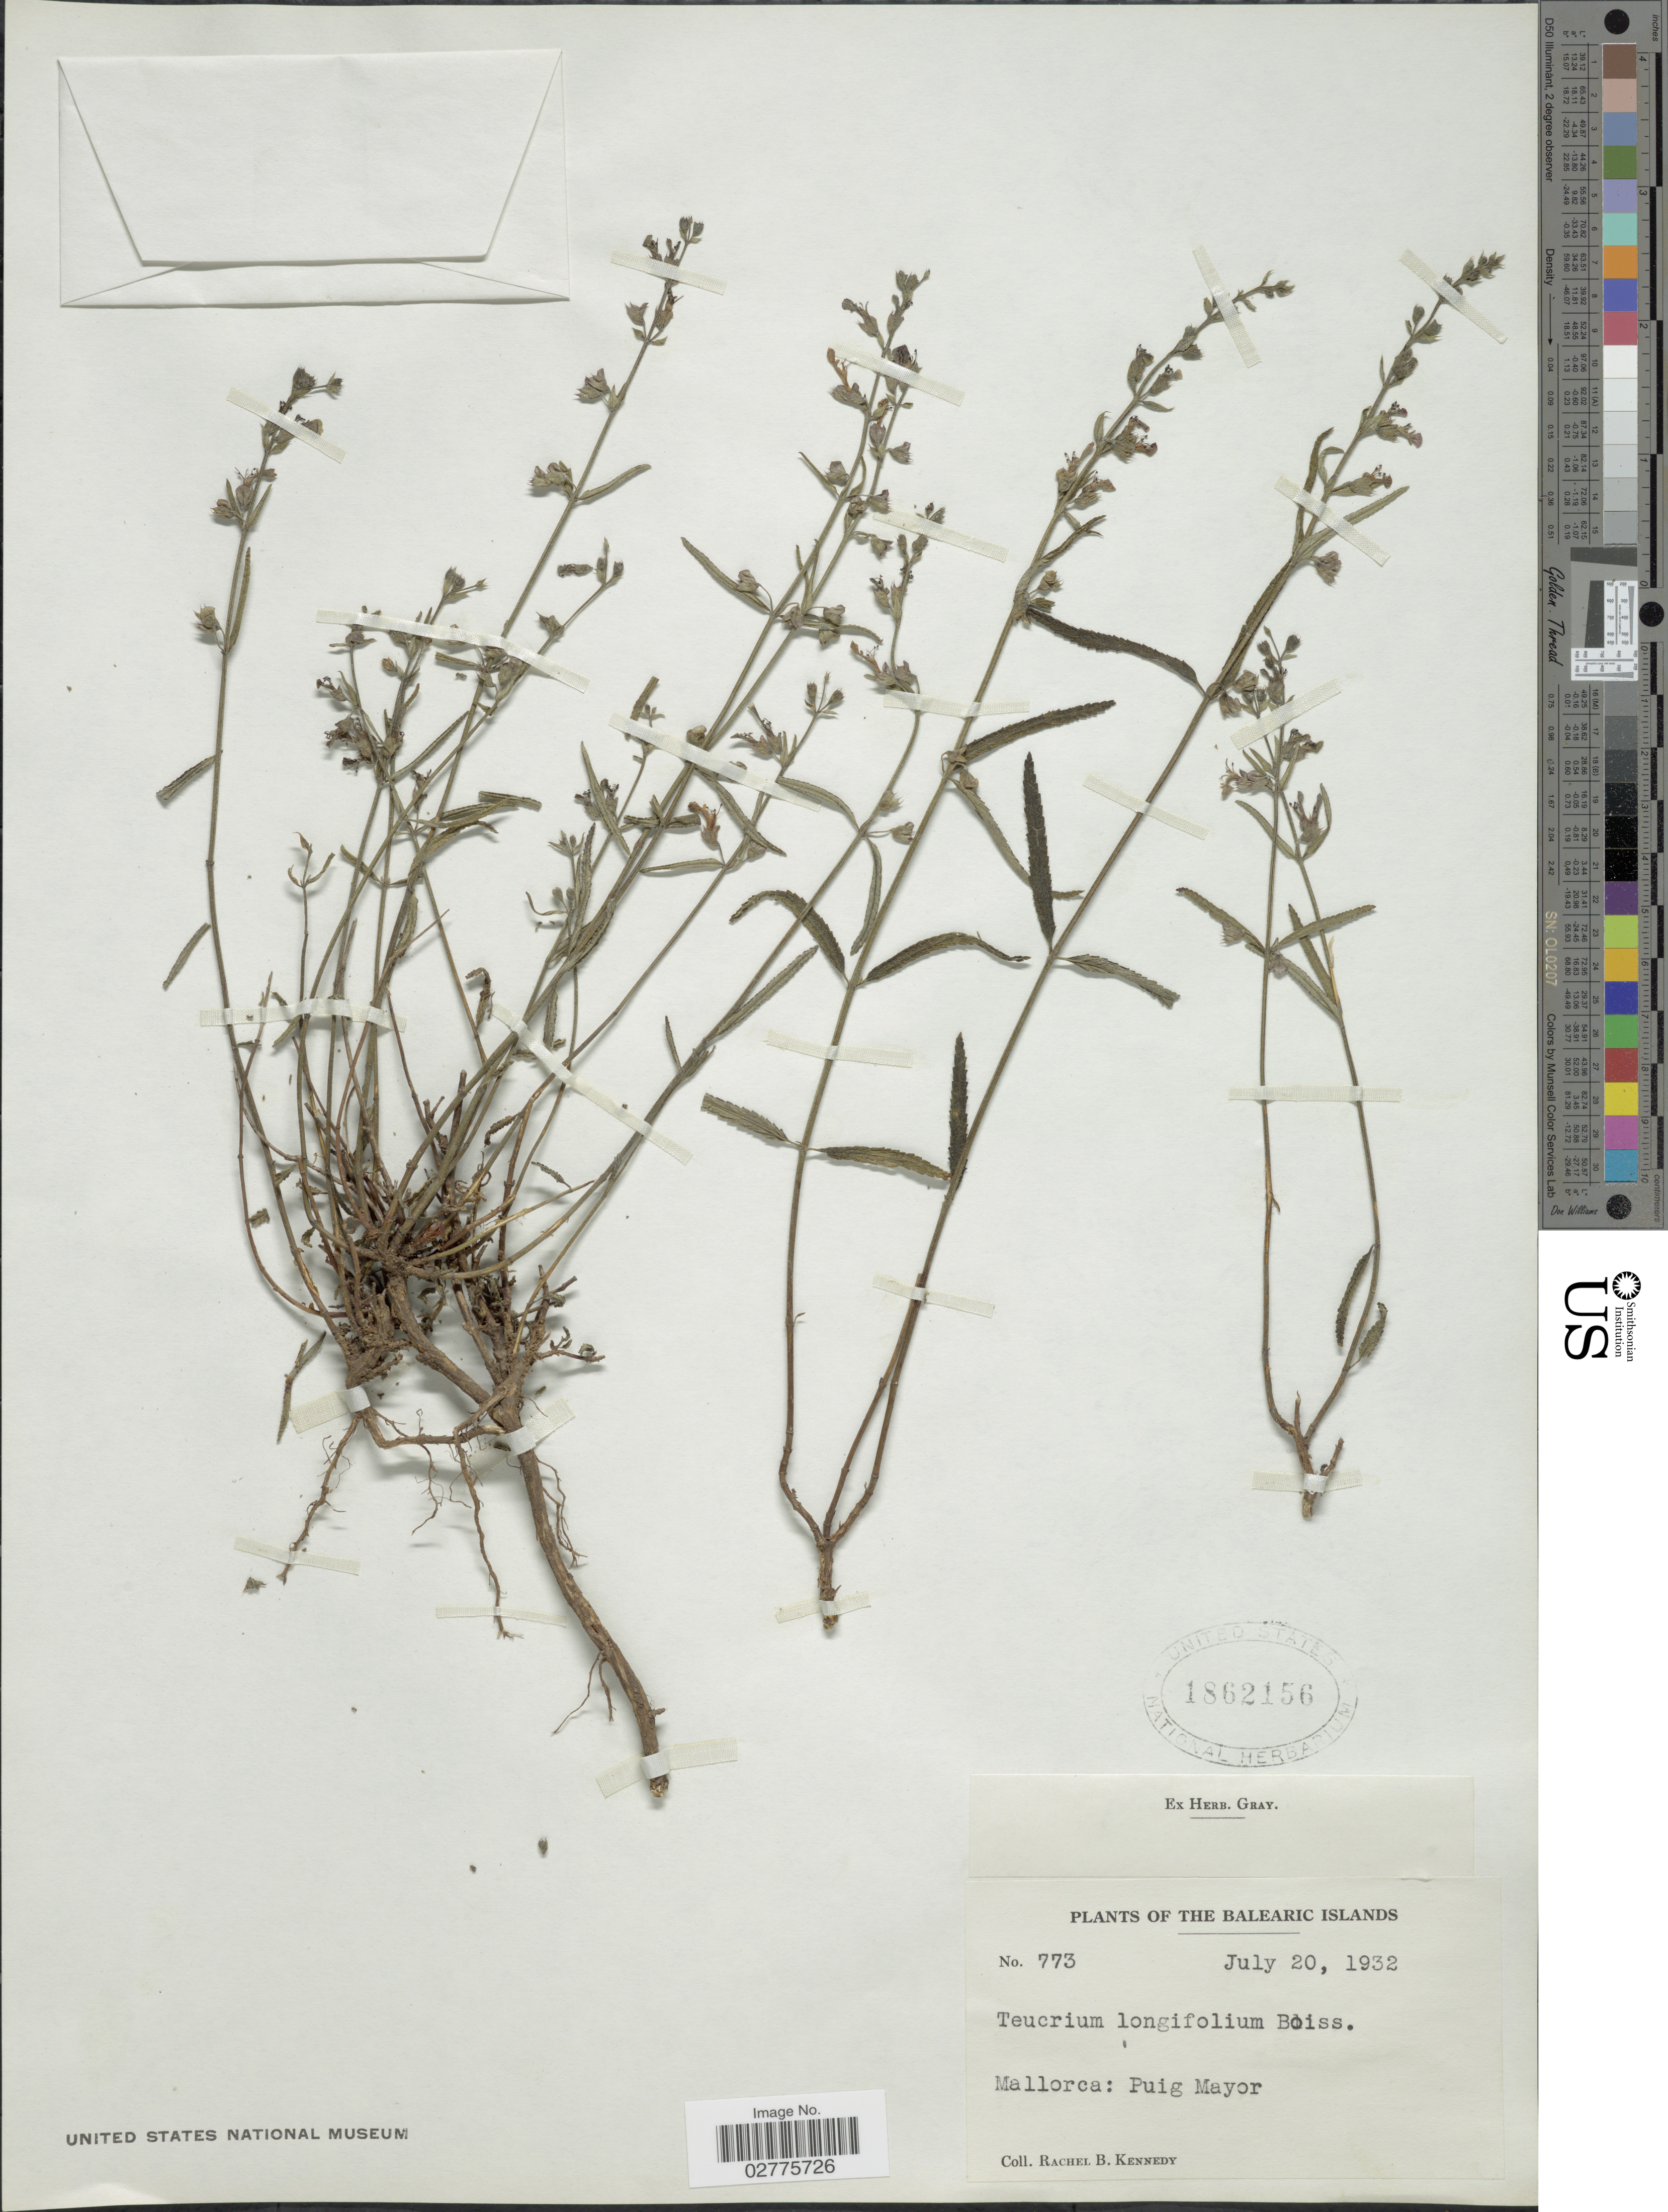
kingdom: Plantae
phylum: Tracheophyta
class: Magnoliopsida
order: Lamiales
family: Lamiaceae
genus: Teucrium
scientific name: Teucrium longifolium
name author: Boiss.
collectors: Kennedy, R.B.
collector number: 773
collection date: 1932-07-20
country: Spain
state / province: Islas Baleares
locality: The Balearic Islands, Mallorca: Puig Mayor.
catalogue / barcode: US 1862156